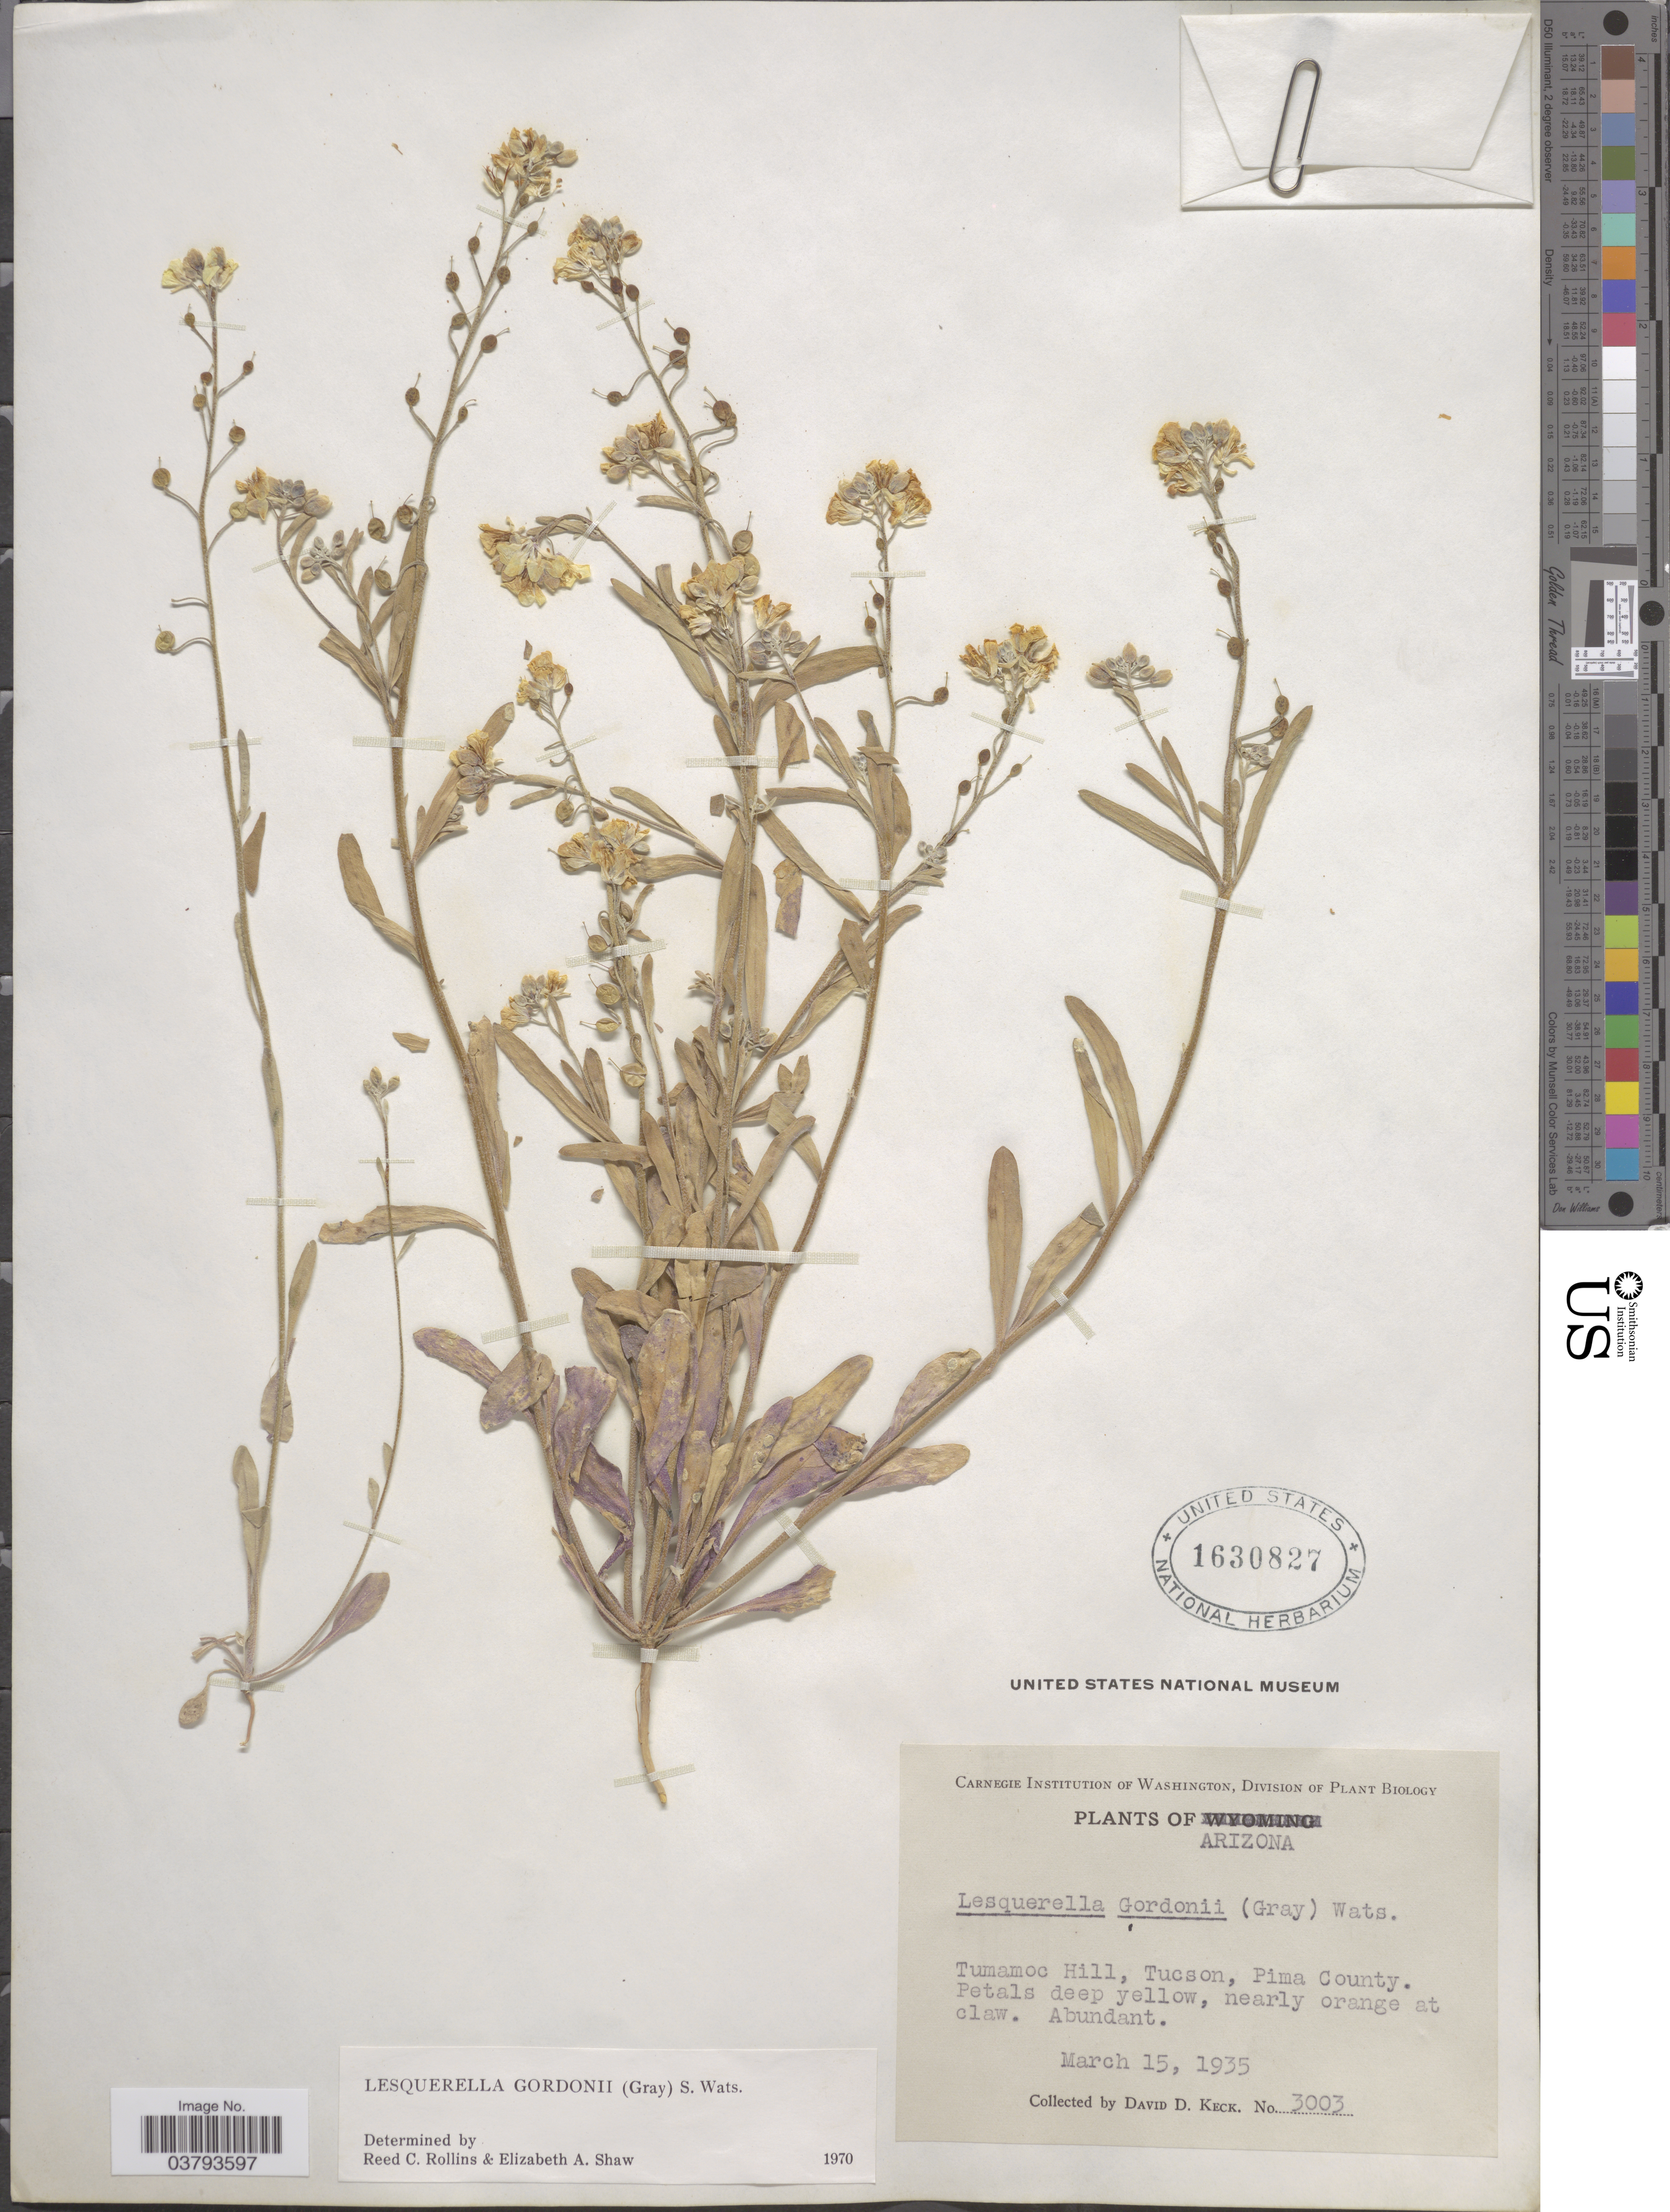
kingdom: Plantae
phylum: Tracheophyta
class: Magnoliopsida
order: Brassicales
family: Brassicaceae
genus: Lesquerella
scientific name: Lesquerella gordonii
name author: (A. Gray) S. Watson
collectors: D. D. Keck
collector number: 3003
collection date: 1935-03-15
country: United States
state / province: Arizona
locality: Tumamoc Hill, Tucson, Pima County.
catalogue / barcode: US 1630827